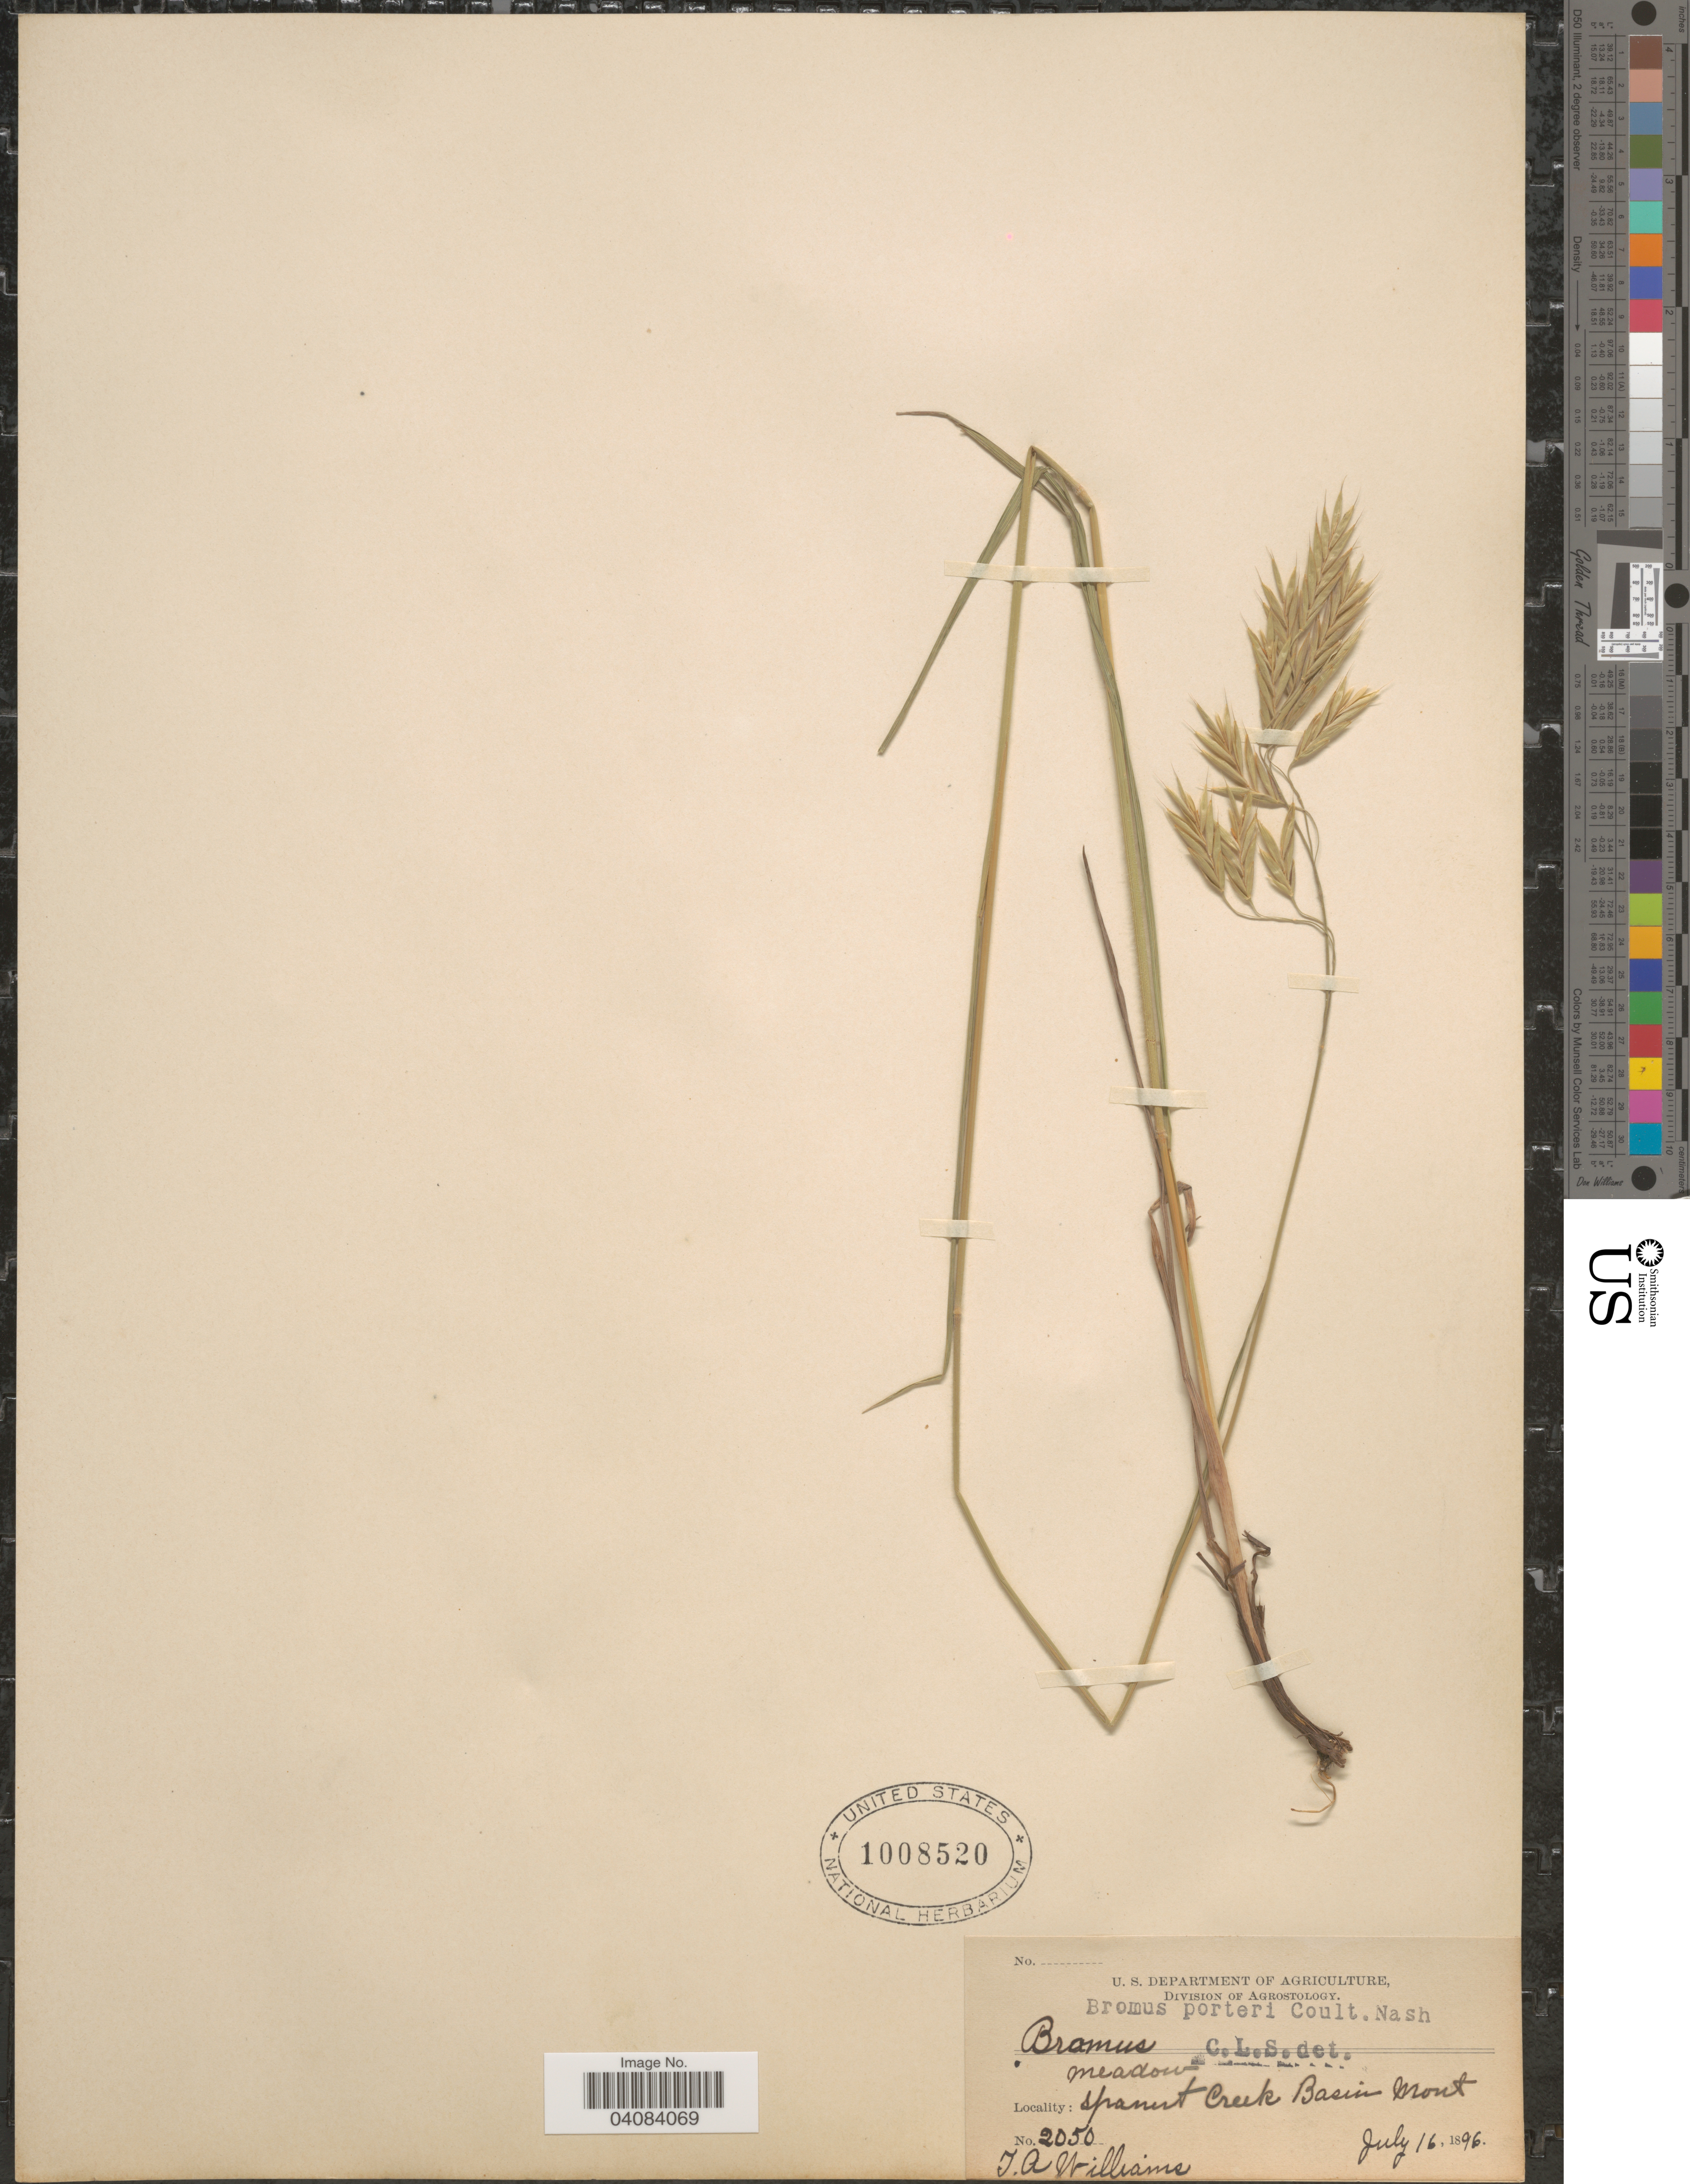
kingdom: Plantae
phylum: Tracheophyta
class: Liliopsida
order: Poales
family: Poaceae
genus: Bromus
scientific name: Bromus porteri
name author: (J.M. Coult.) Nash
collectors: T. Williams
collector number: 2050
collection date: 1896-07-16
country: United States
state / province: Montana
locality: Spanish Creek Basin.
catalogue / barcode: US 1008520